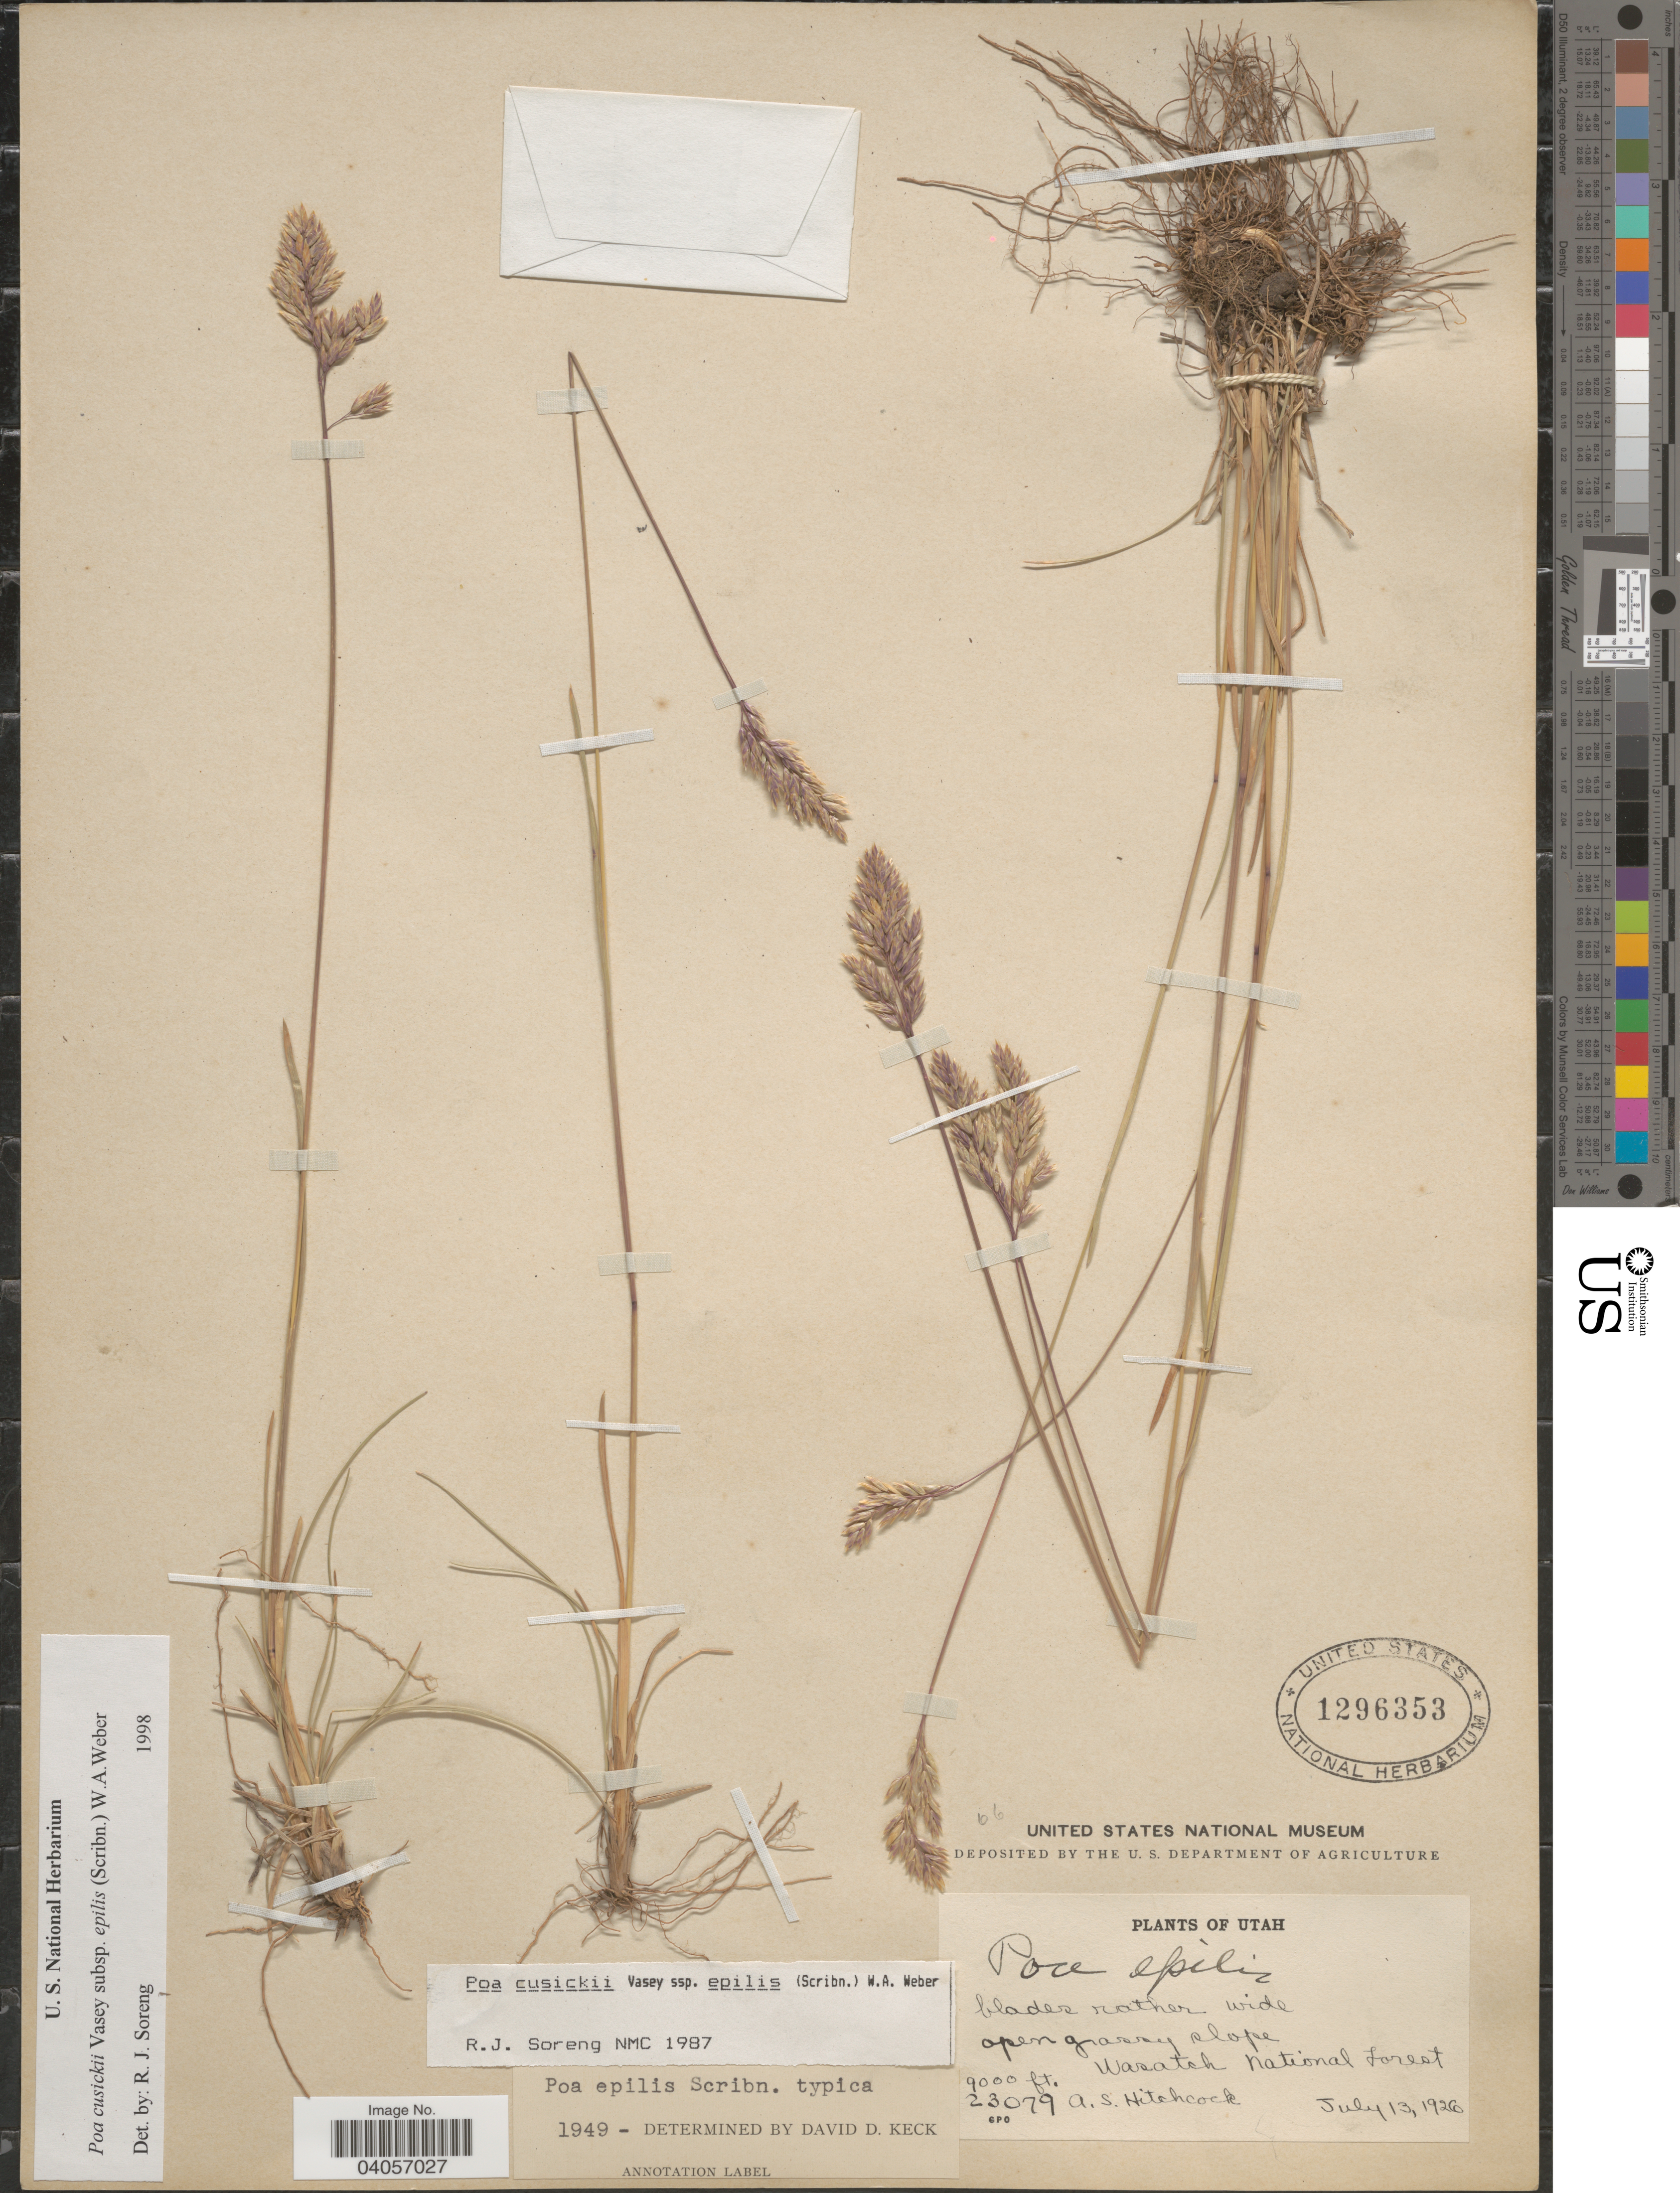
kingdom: Plantae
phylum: Tracheophyta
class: Liliopsida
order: Poales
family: Poaceae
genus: Poa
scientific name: Poa cusickii subsp. epilis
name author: (Scribn.) W.A. Weber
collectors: A. S. Hitchcock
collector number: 23079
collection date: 1926-07-13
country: United States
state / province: Utah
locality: Wasatch National Forest.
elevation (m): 2743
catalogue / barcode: US 1296353